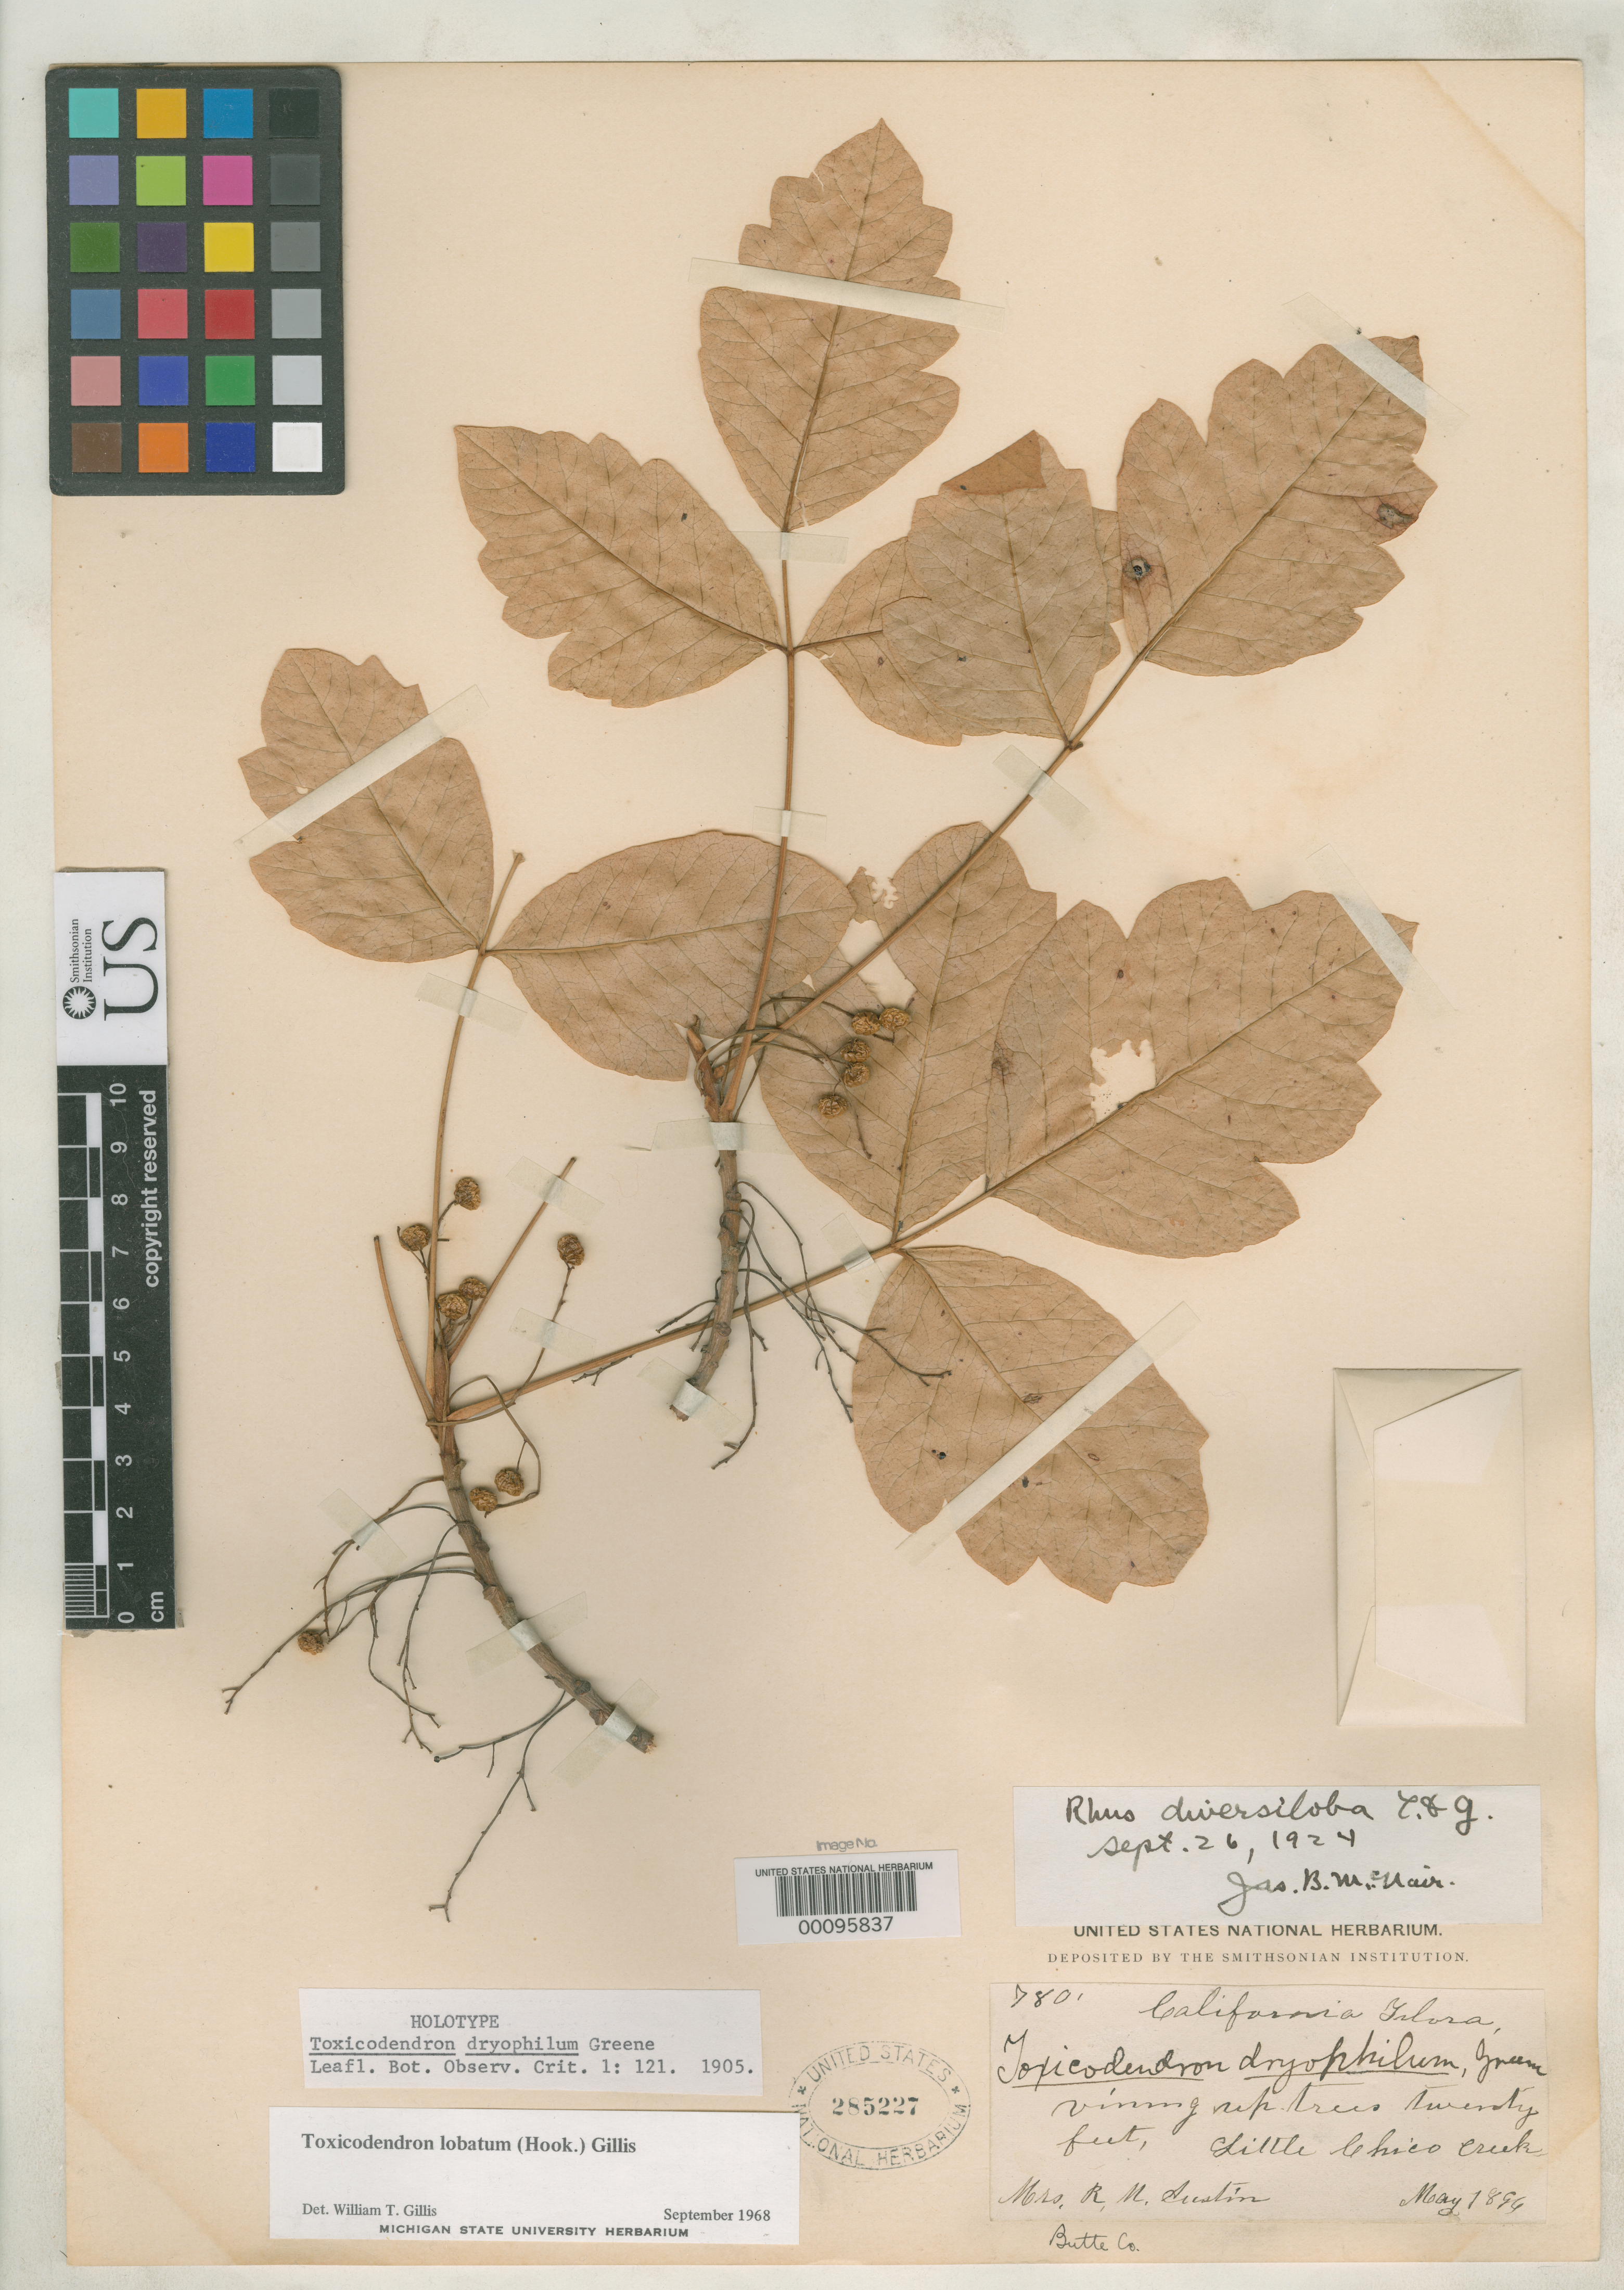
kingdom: Plantae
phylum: Tracheophyta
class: Magnoliopsida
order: Sapindales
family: Anacardiaceae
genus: Toxicodendron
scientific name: Toxicodendron dryophilum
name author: Greene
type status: Holotype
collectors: R. Austin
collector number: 780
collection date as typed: May 1896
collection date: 1896-05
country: United States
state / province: California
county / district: Butte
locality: Little Chico Creek.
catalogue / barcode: US 285227